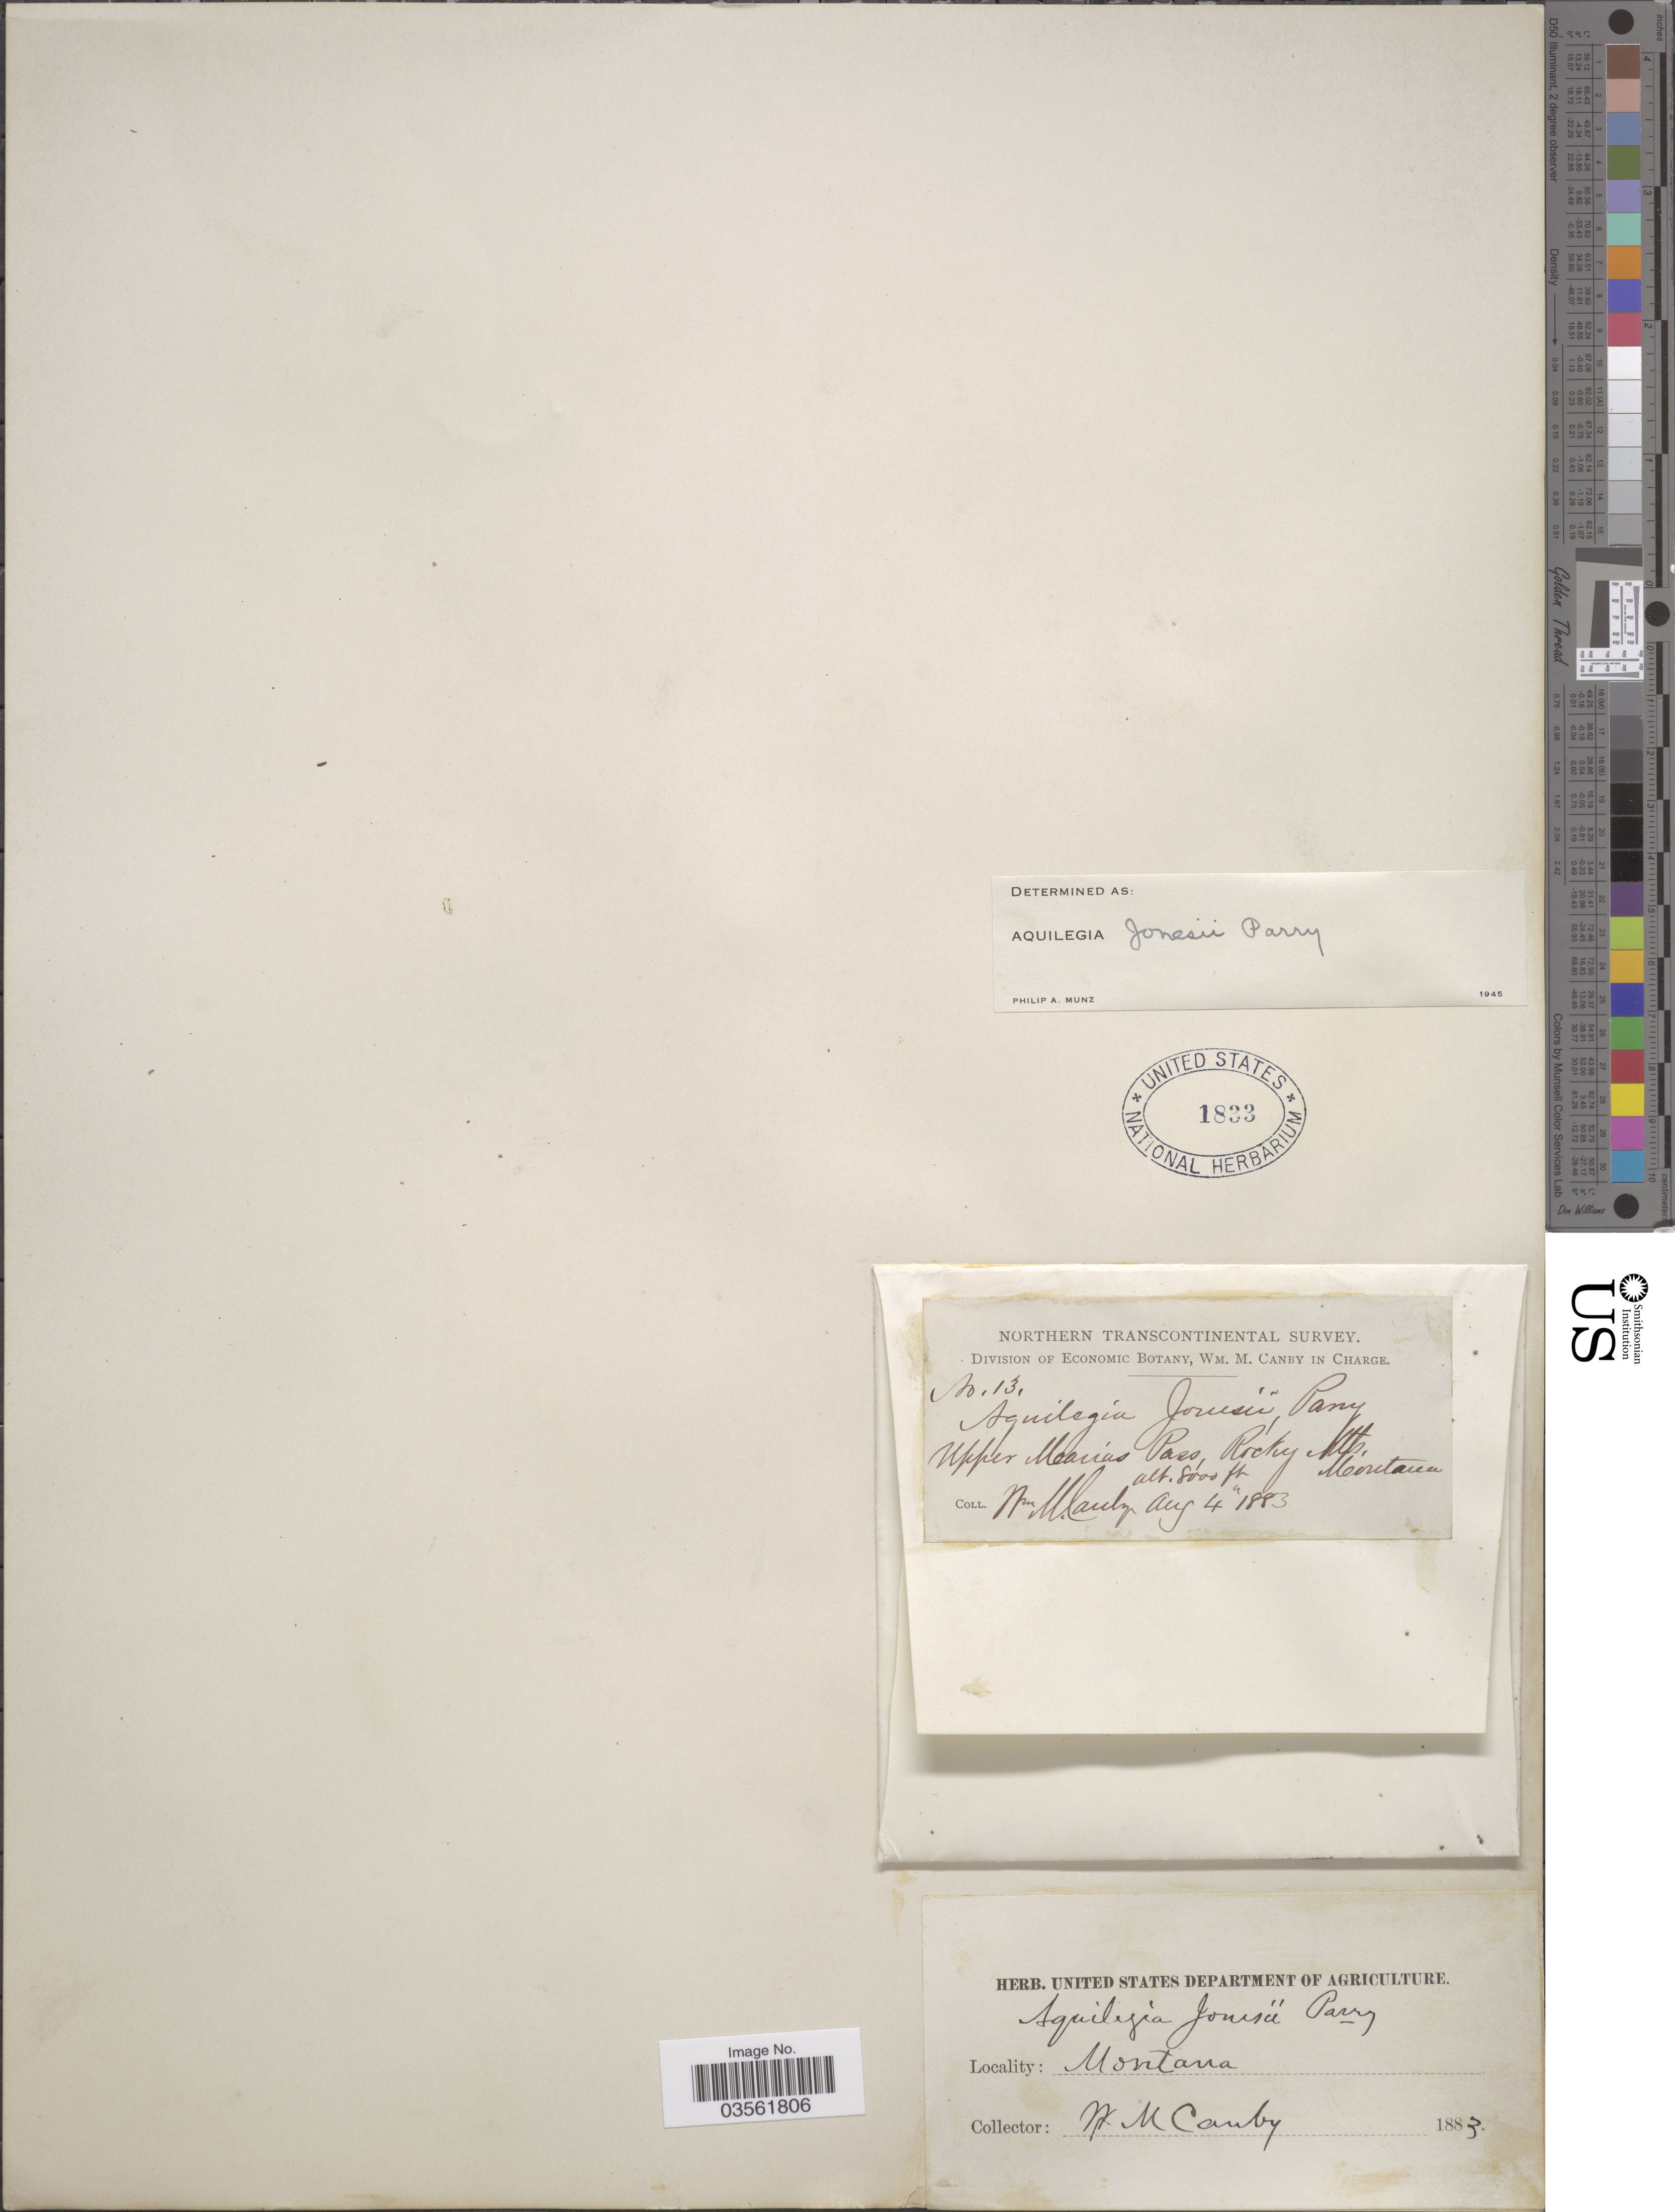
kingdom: Plantae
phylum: Tracheophyta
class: Magnoliopsida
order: Ranunculales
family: Ranunculaceae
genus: Aquilegia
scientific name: Aquilegia jonesii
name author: Parry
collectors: W. M. Canby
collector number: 13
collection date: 1883-08-04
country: United States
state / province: Montana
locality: Northern Transcontinental. Upper Marias Pass, Rocky Mts.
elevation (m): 2438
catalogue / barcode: US 1833